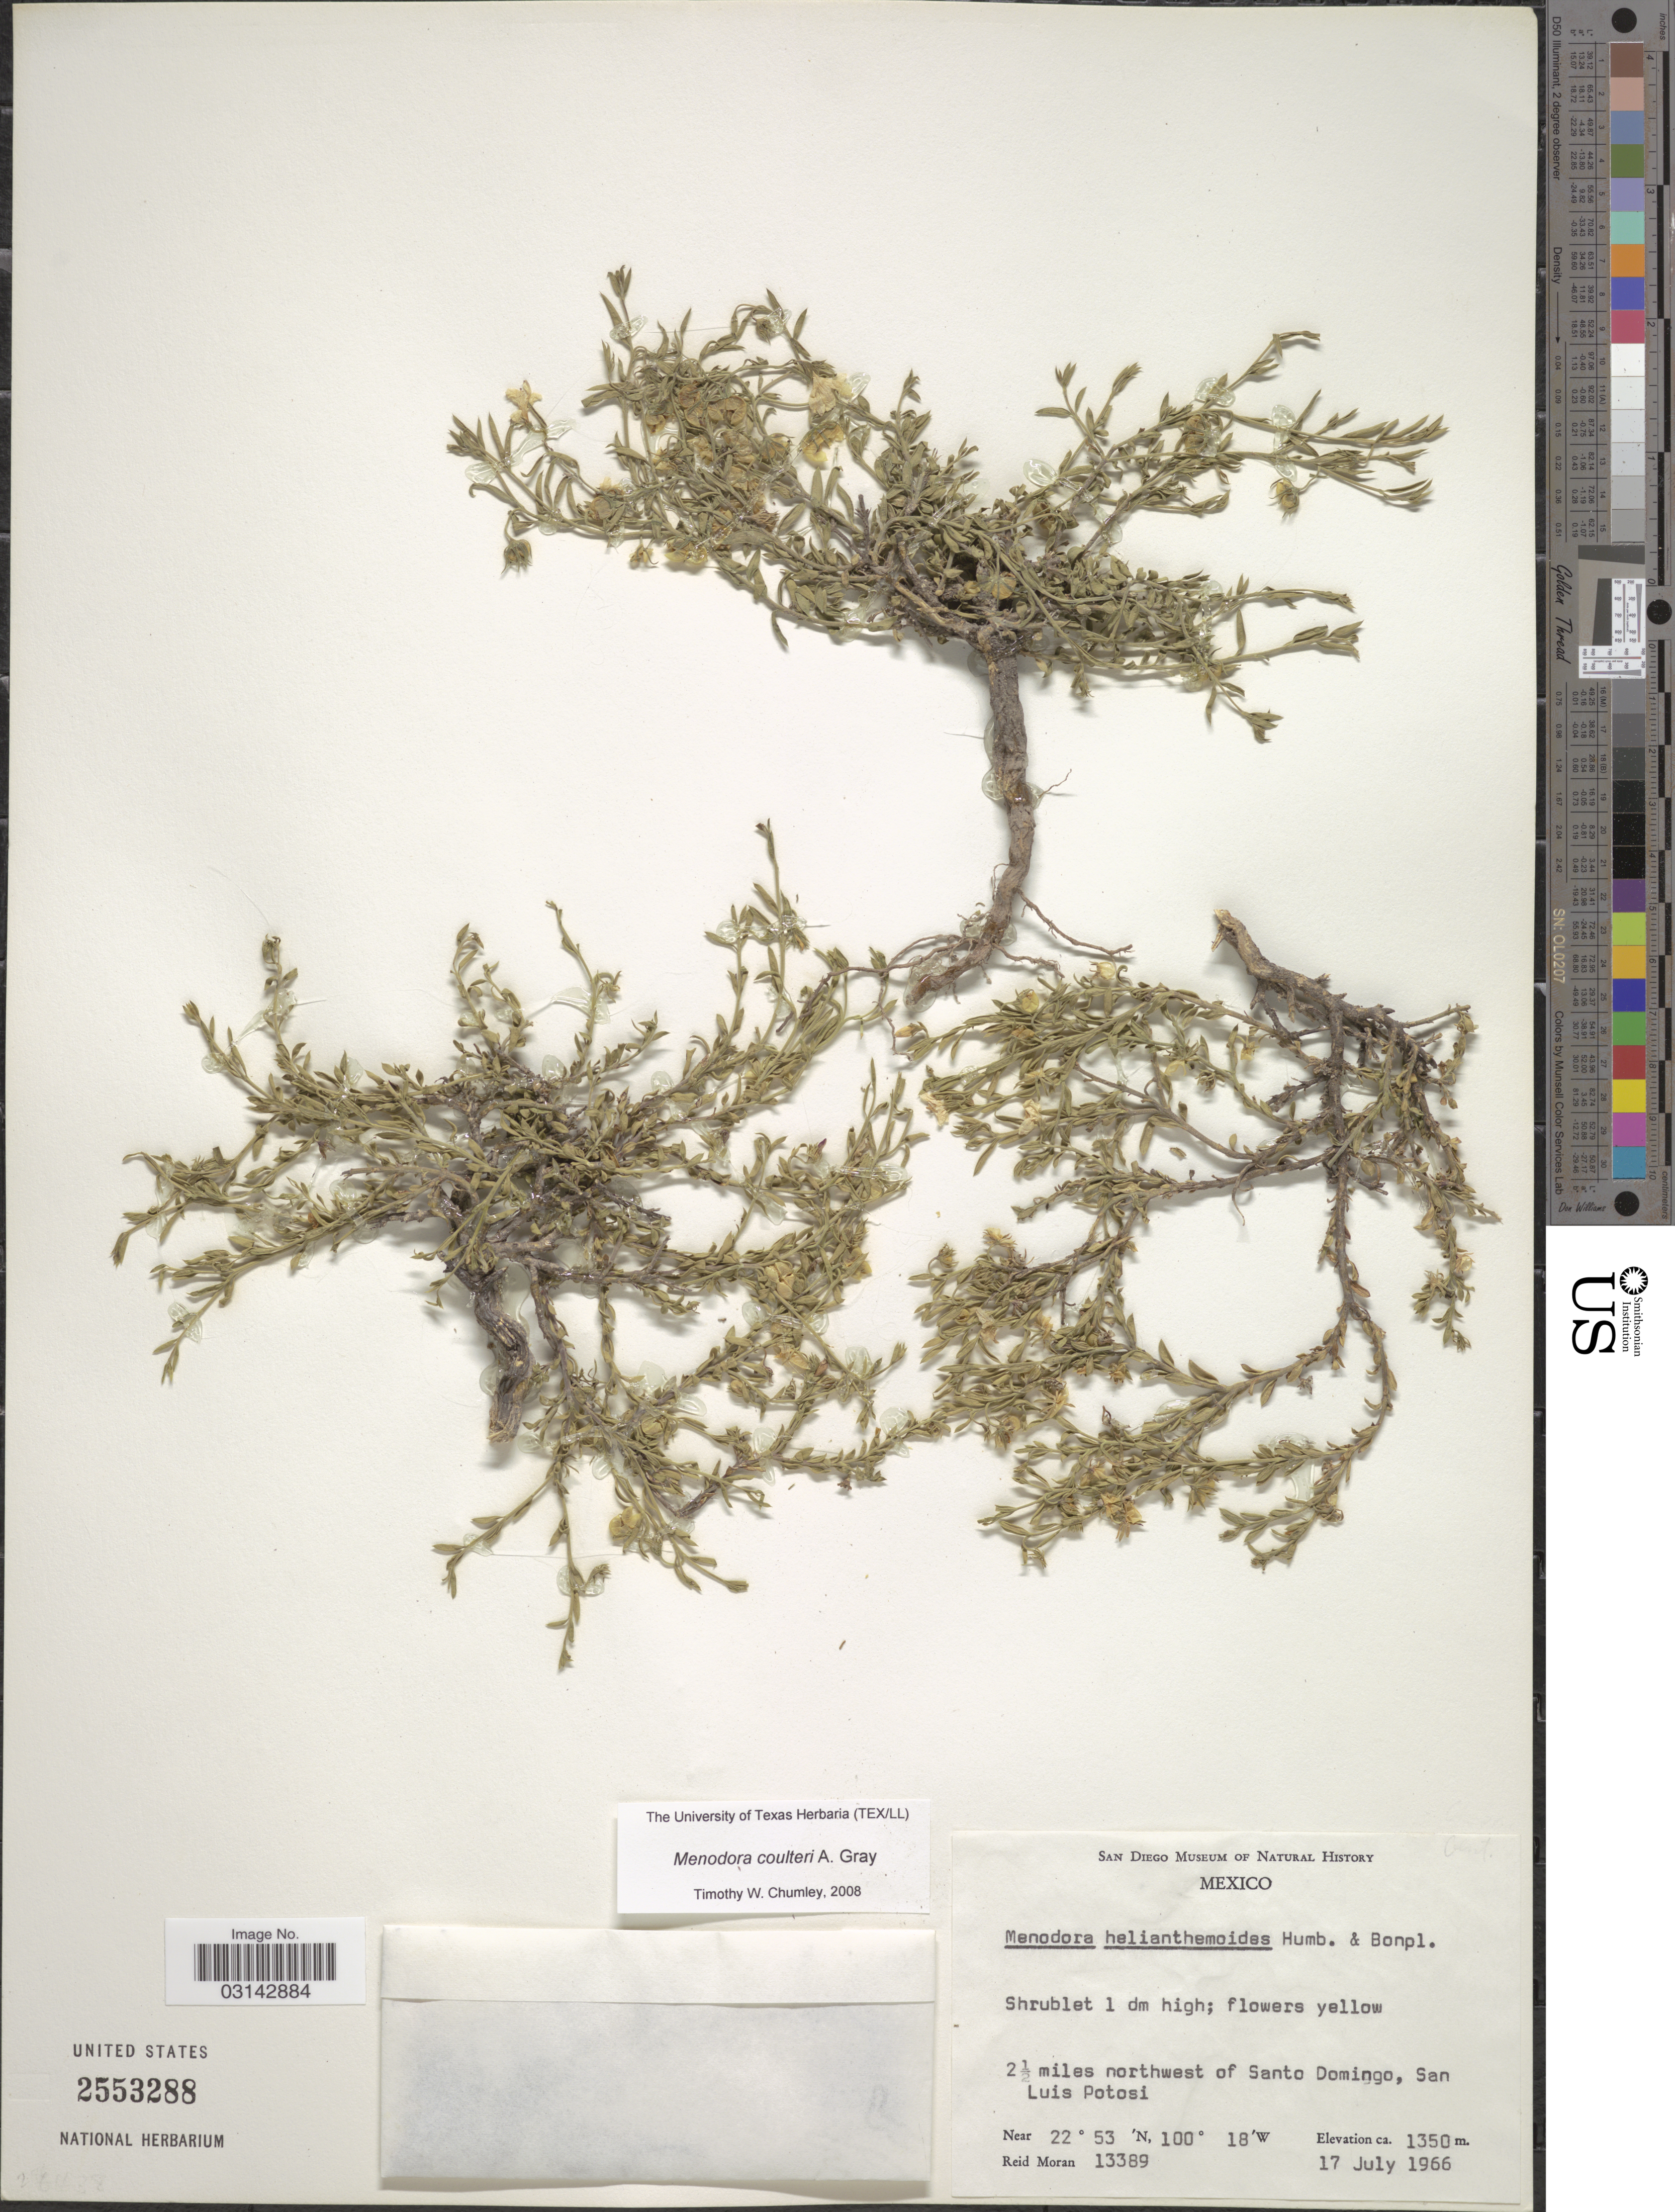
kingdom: Plantae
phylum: Tracheophyta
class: Magnoliopsida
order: Lamiales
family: Oleaceae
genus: Menodora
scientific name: Menodora coulteri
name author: A. Gray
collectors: R. V. Moran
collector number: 13389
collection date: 1966-07-17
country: Mexico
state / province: San Luis Potosí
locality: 2½ miles northwest of Santo Domingo.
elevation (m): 1350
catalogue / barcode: US 2553288